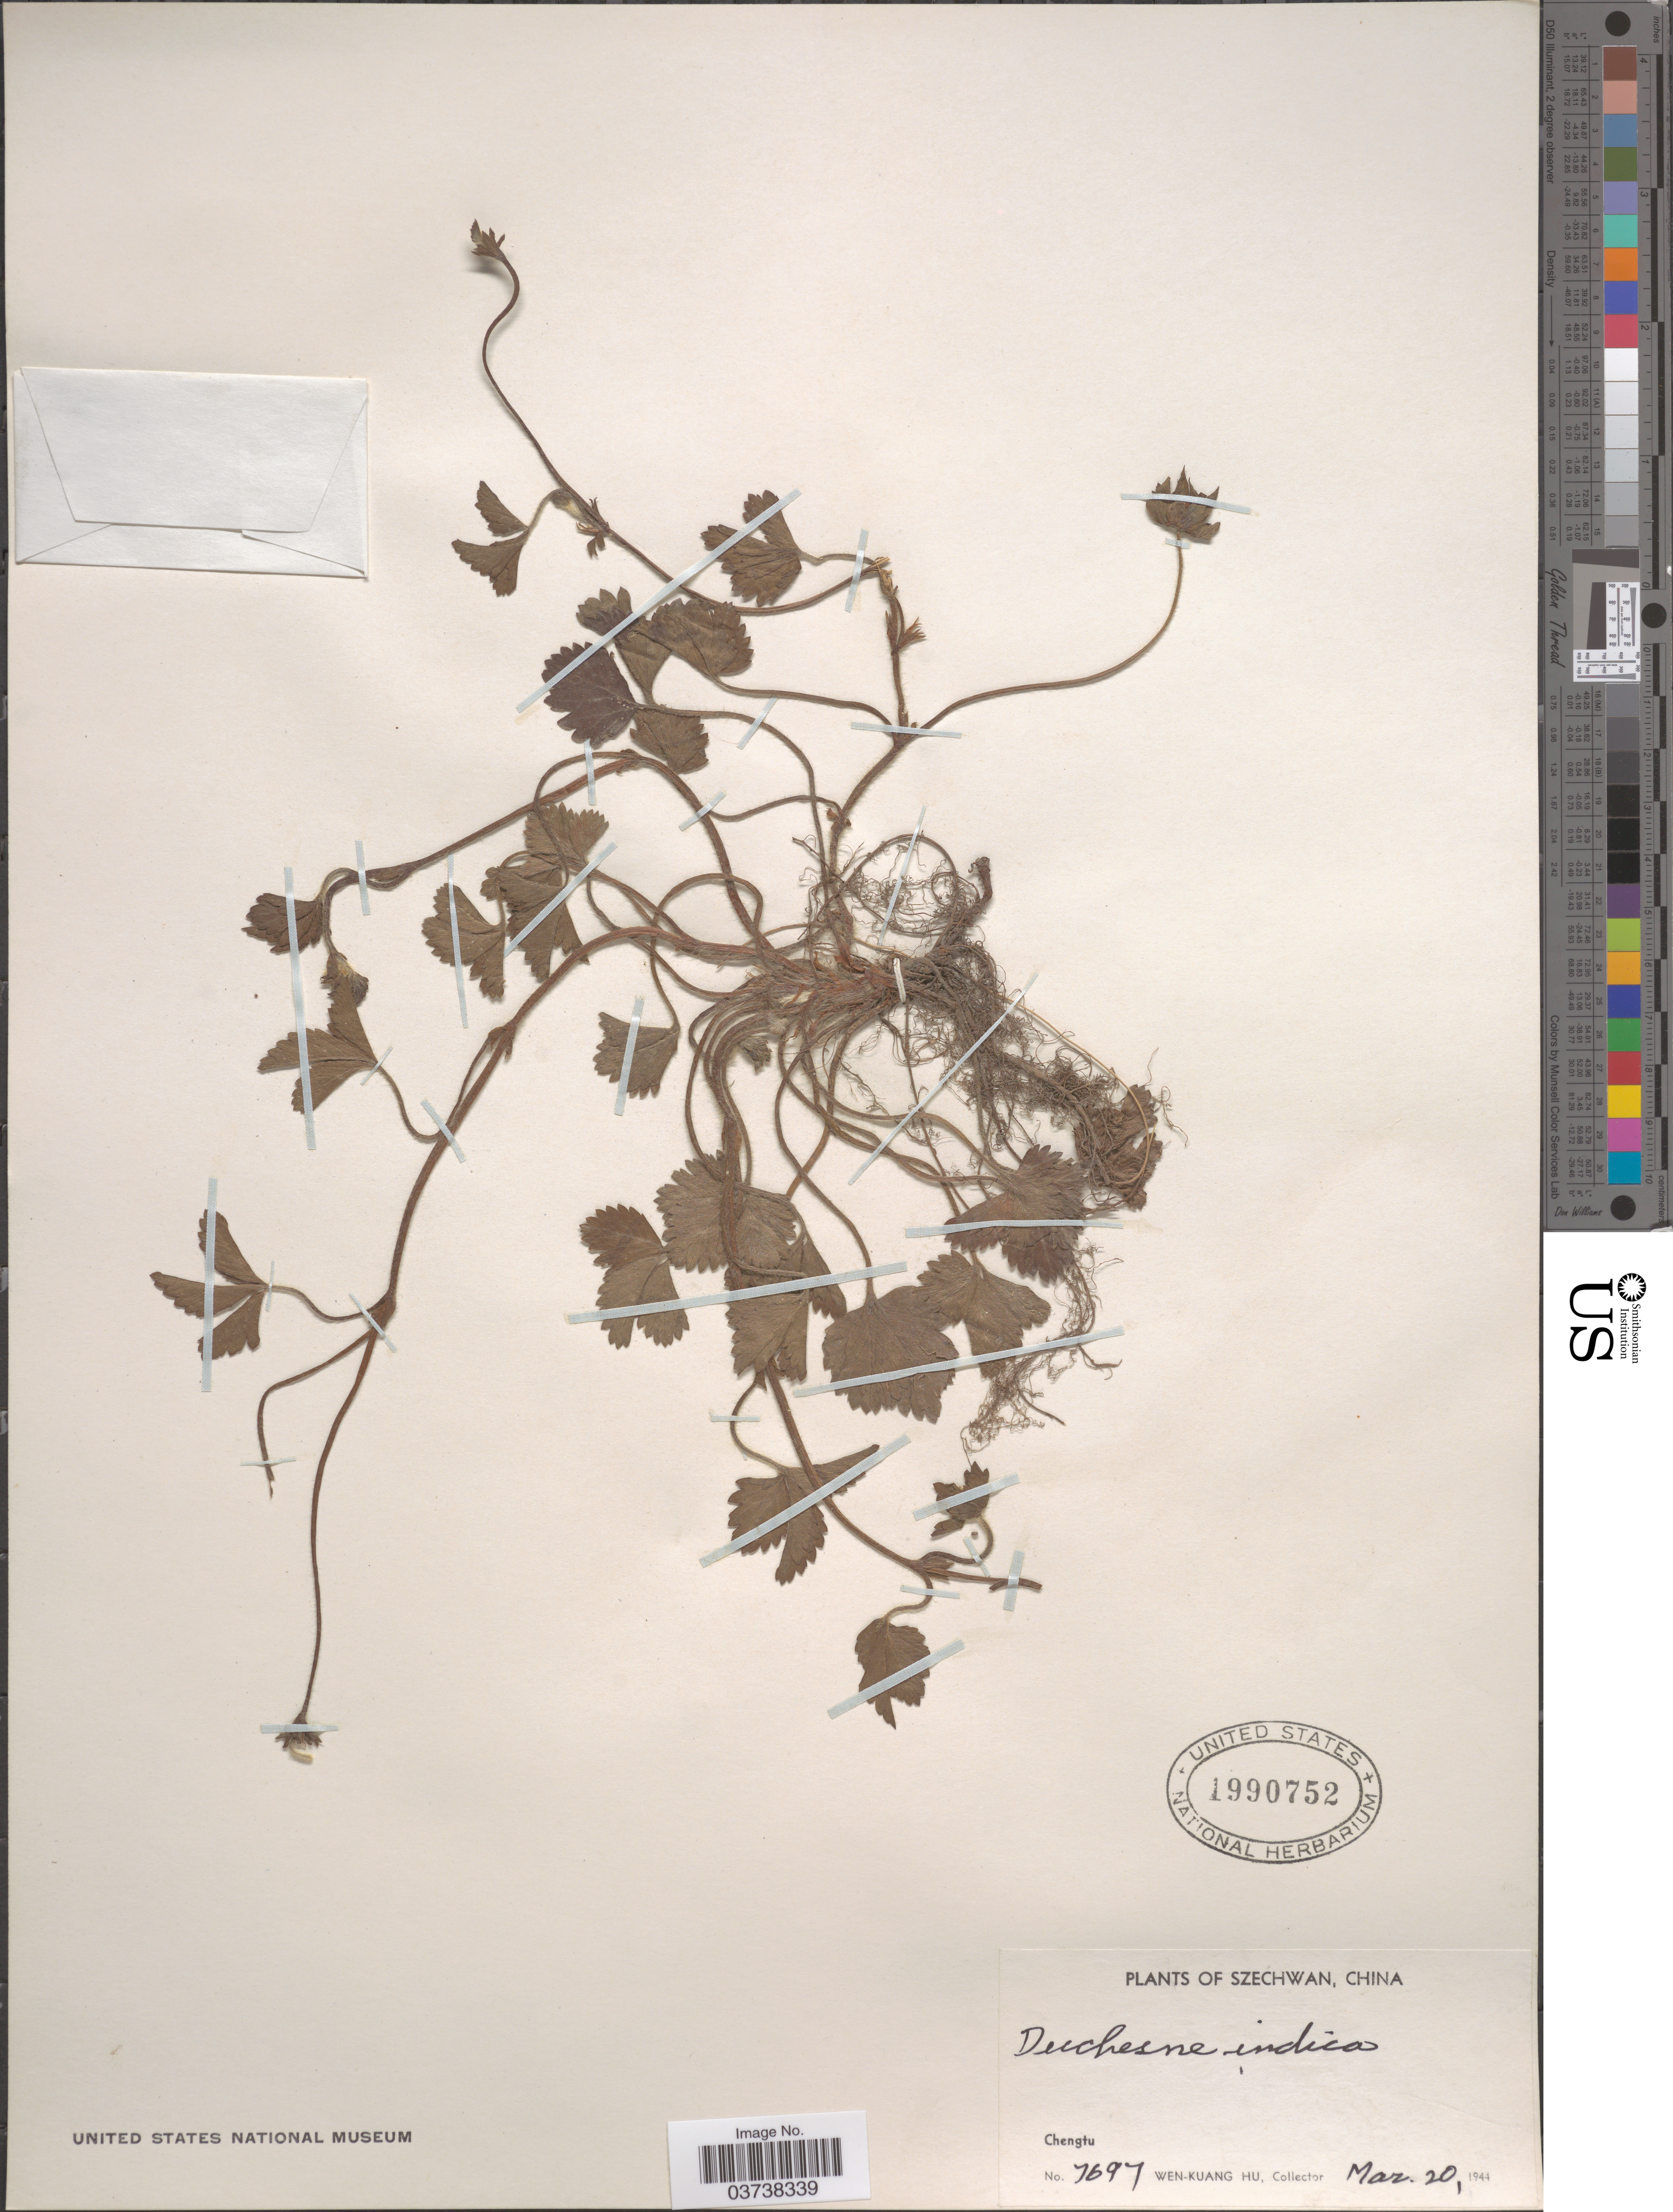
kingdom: Plantae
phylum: Tracheophyta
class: Magnoliopsida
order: Rosales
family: Rosaceae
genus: Potentilla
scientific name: Potentilla indica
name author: (Andrews) Th. Wolf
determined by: Strong, Mark T., (BOT), Smithsonian Institution - National Museum of Natural History (UNITED STATES)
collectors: W. K. Hu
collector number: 7697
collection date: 1944-03-20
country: China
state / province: Sichuan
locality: Szechwan. Chengtu.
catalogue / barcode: US 1990752